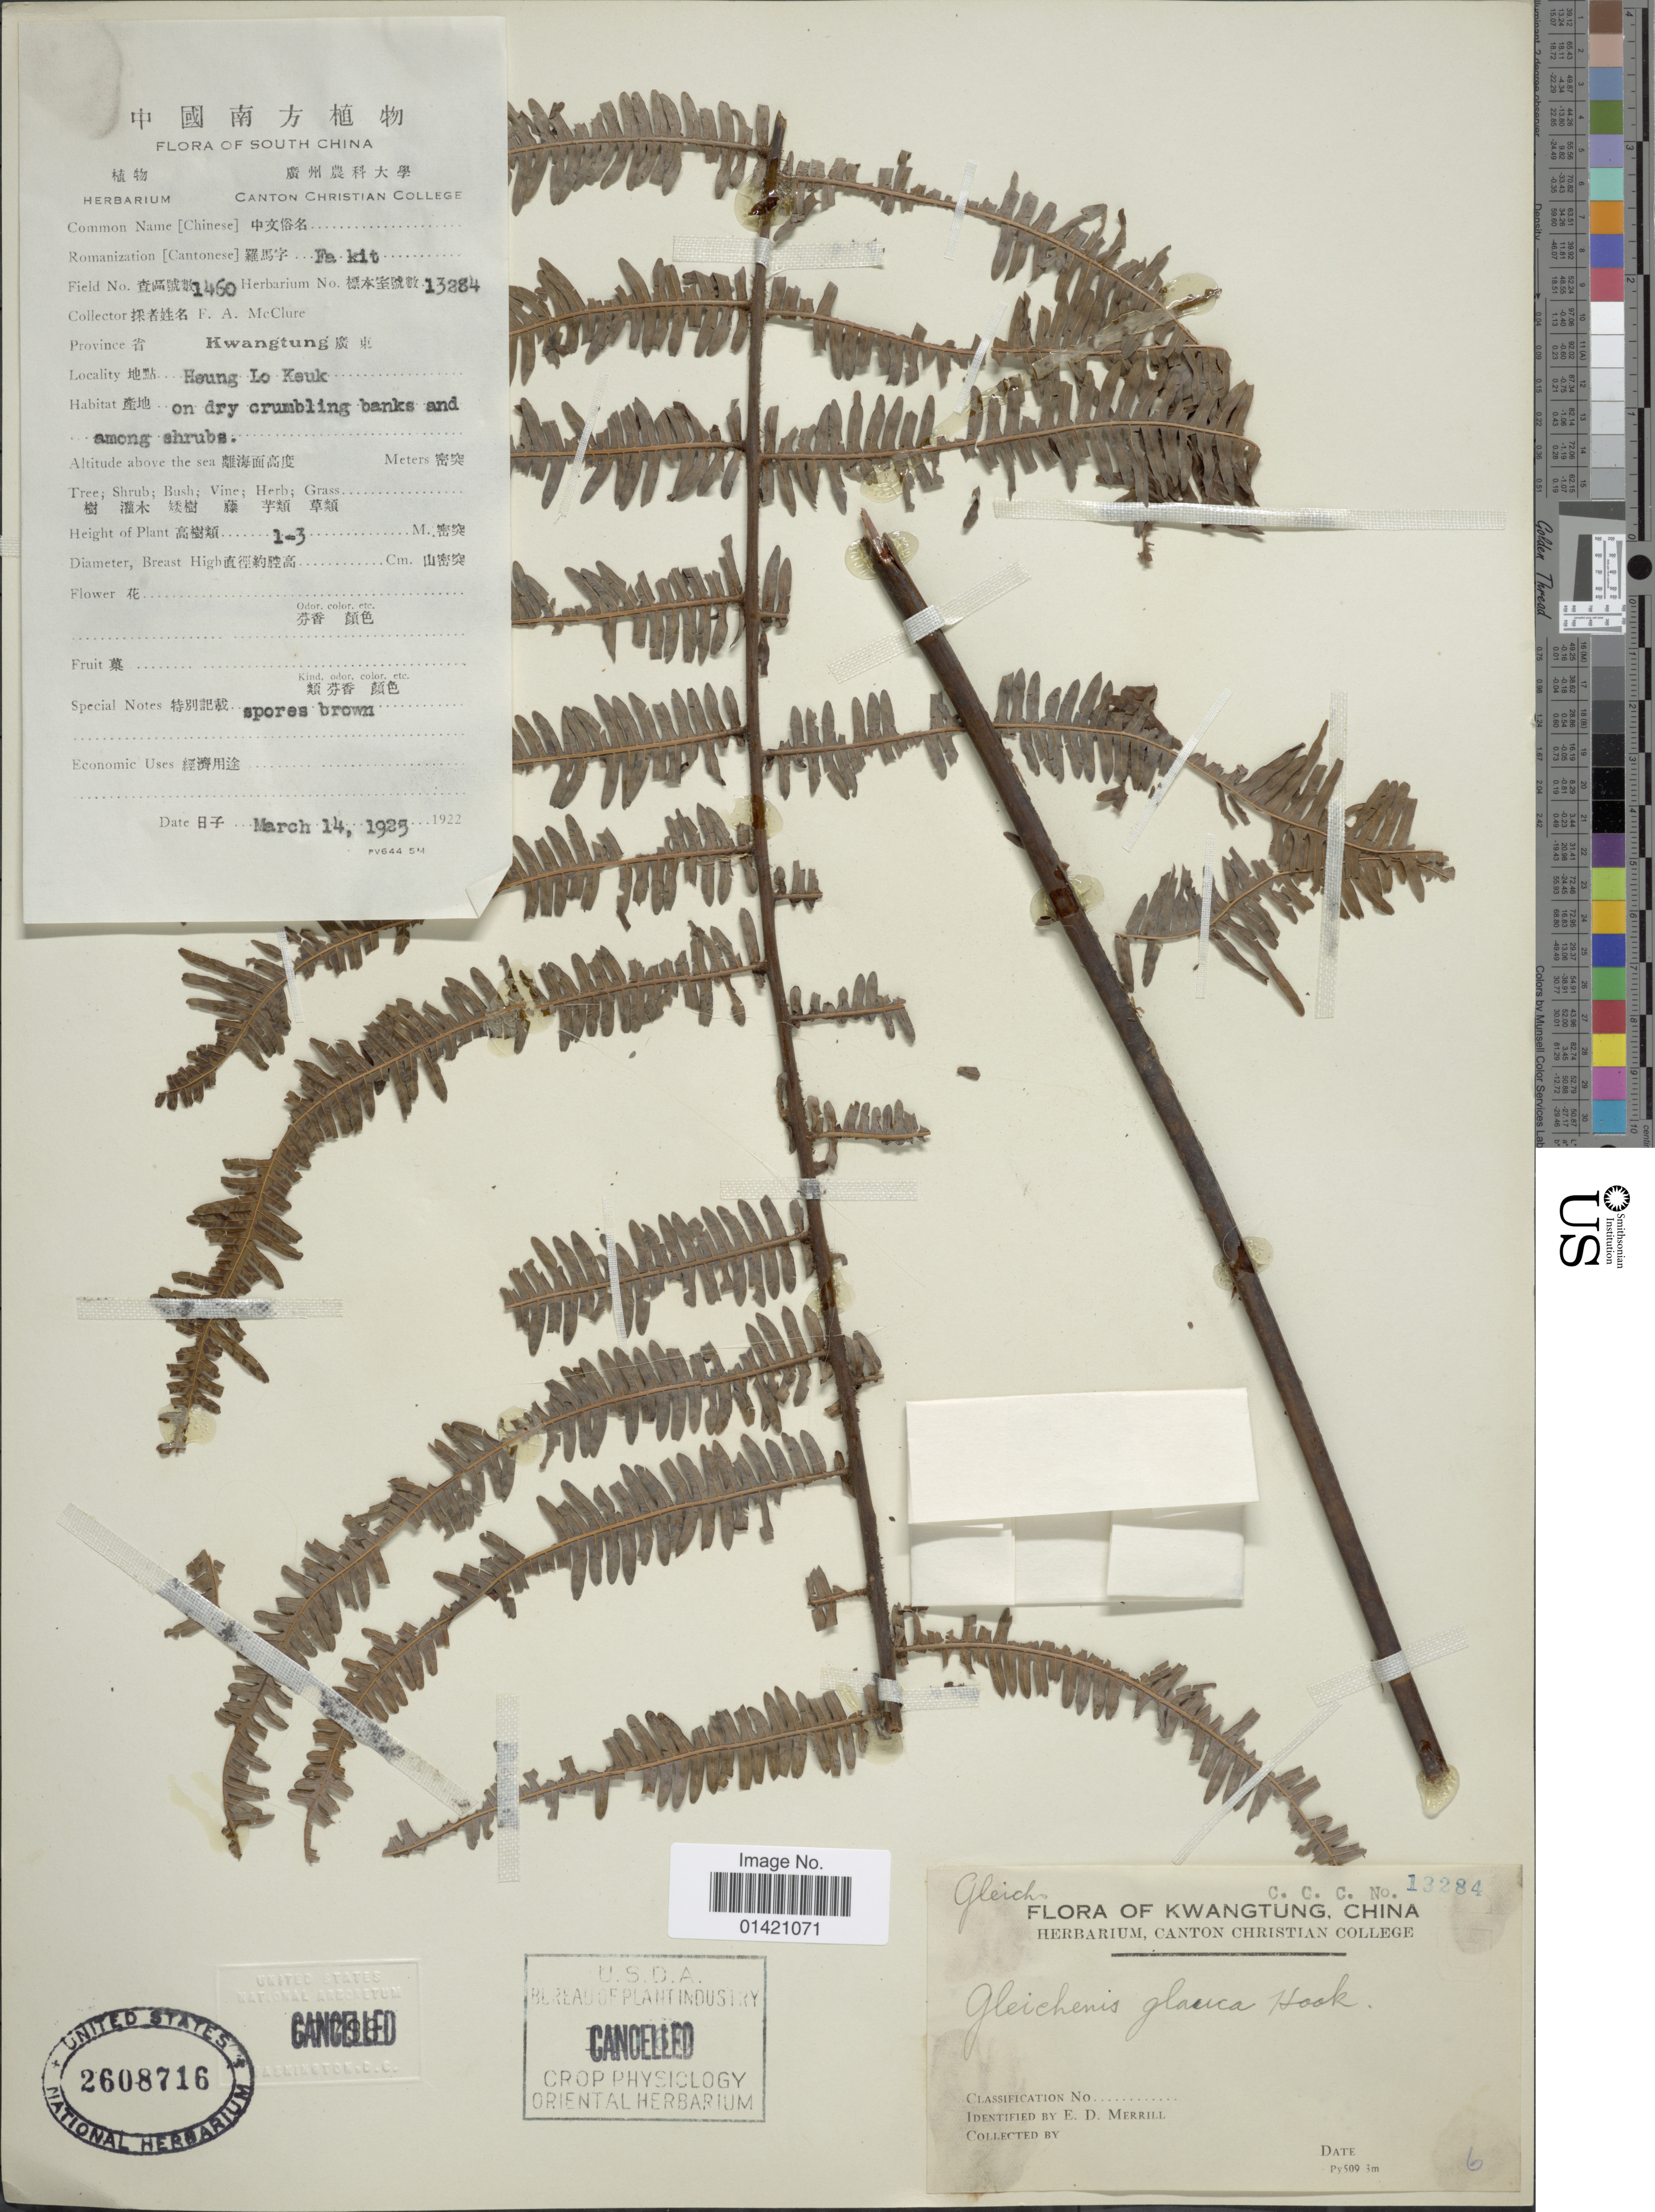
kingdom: Plantae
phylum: Tracheophyta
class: Polypodiopsida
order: Gleicheniales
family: Gleicheniaceae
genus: Diplopterygium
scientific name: Diplopterygium glaucum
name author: (Thunb. ex Houtt.) Nakai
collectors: F. A. McClure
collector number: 1460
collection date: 1925-03-14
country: China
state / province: Guangdong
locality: Province Kwangtung. Heung Lo Keuk.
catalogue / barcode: US 2608716